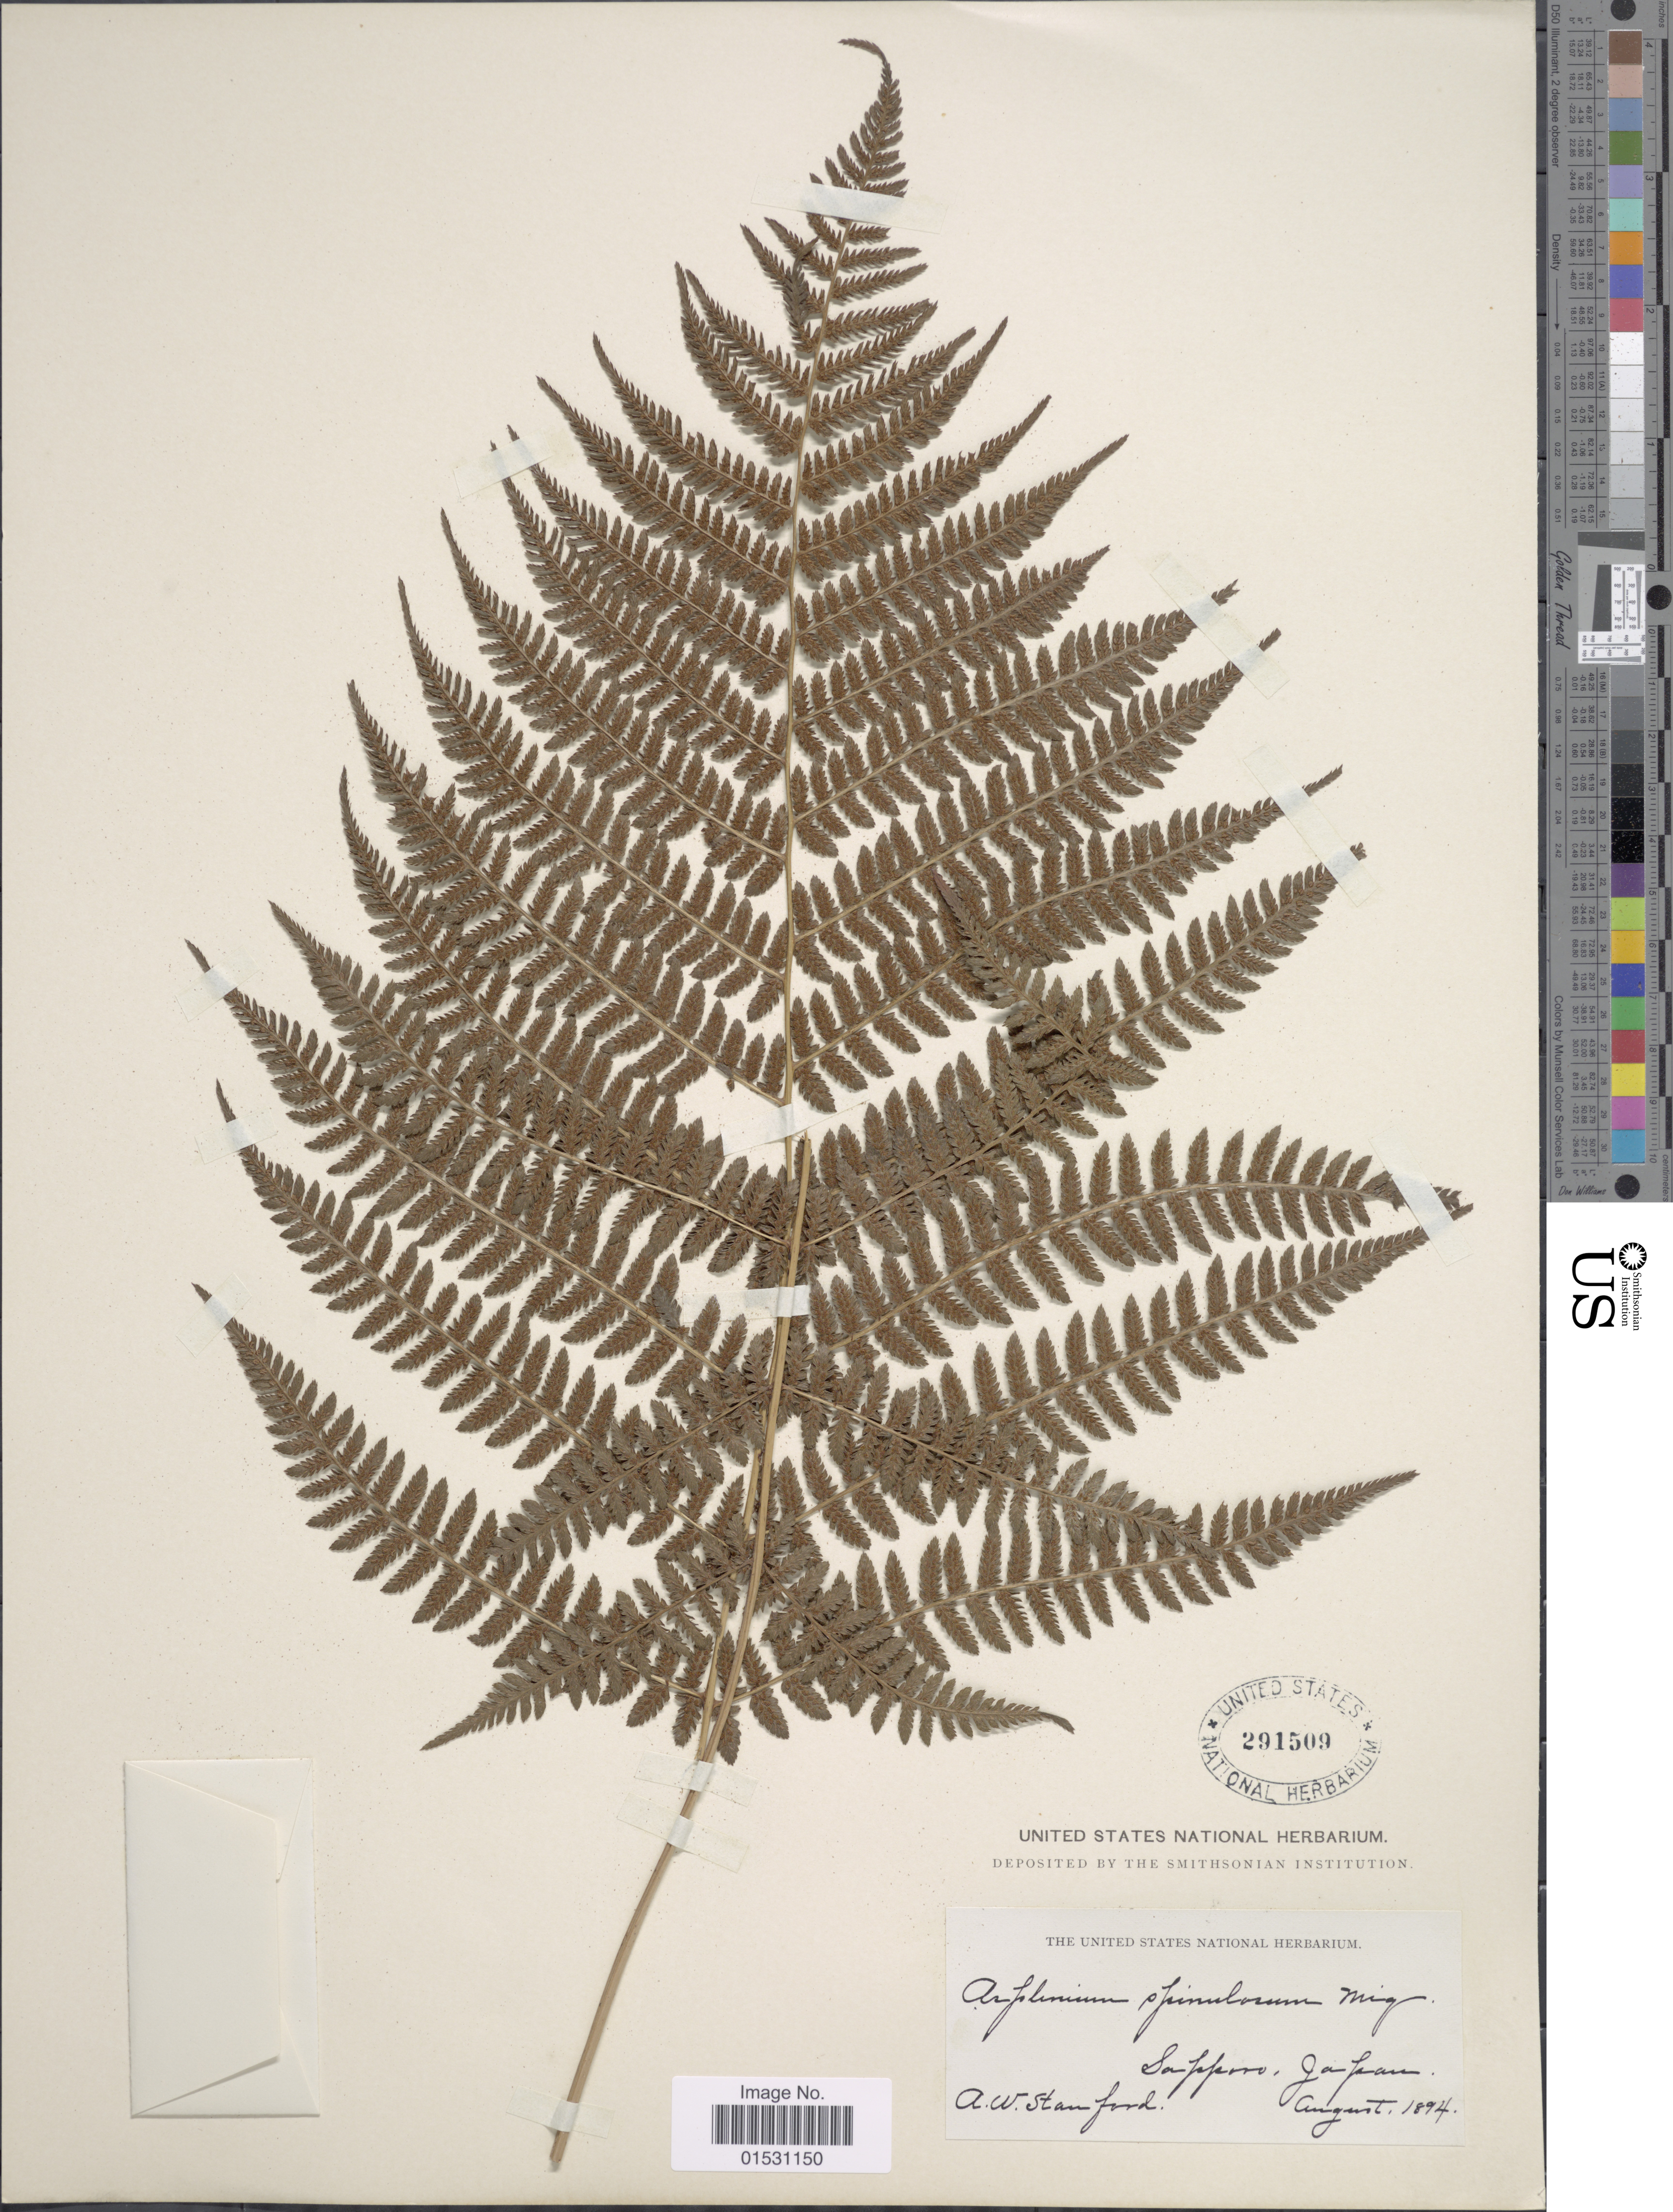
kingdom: Plantae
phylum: Tracheophyta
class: Polypodiopsida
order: Polypodiales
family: Athyriaceae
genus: Athyrium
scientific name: Athyrium spinulosum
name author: (Maxim.) Milde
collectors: A. Stanford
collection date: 1894-08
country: Japan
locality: Sapporo.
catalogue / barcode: US 291509